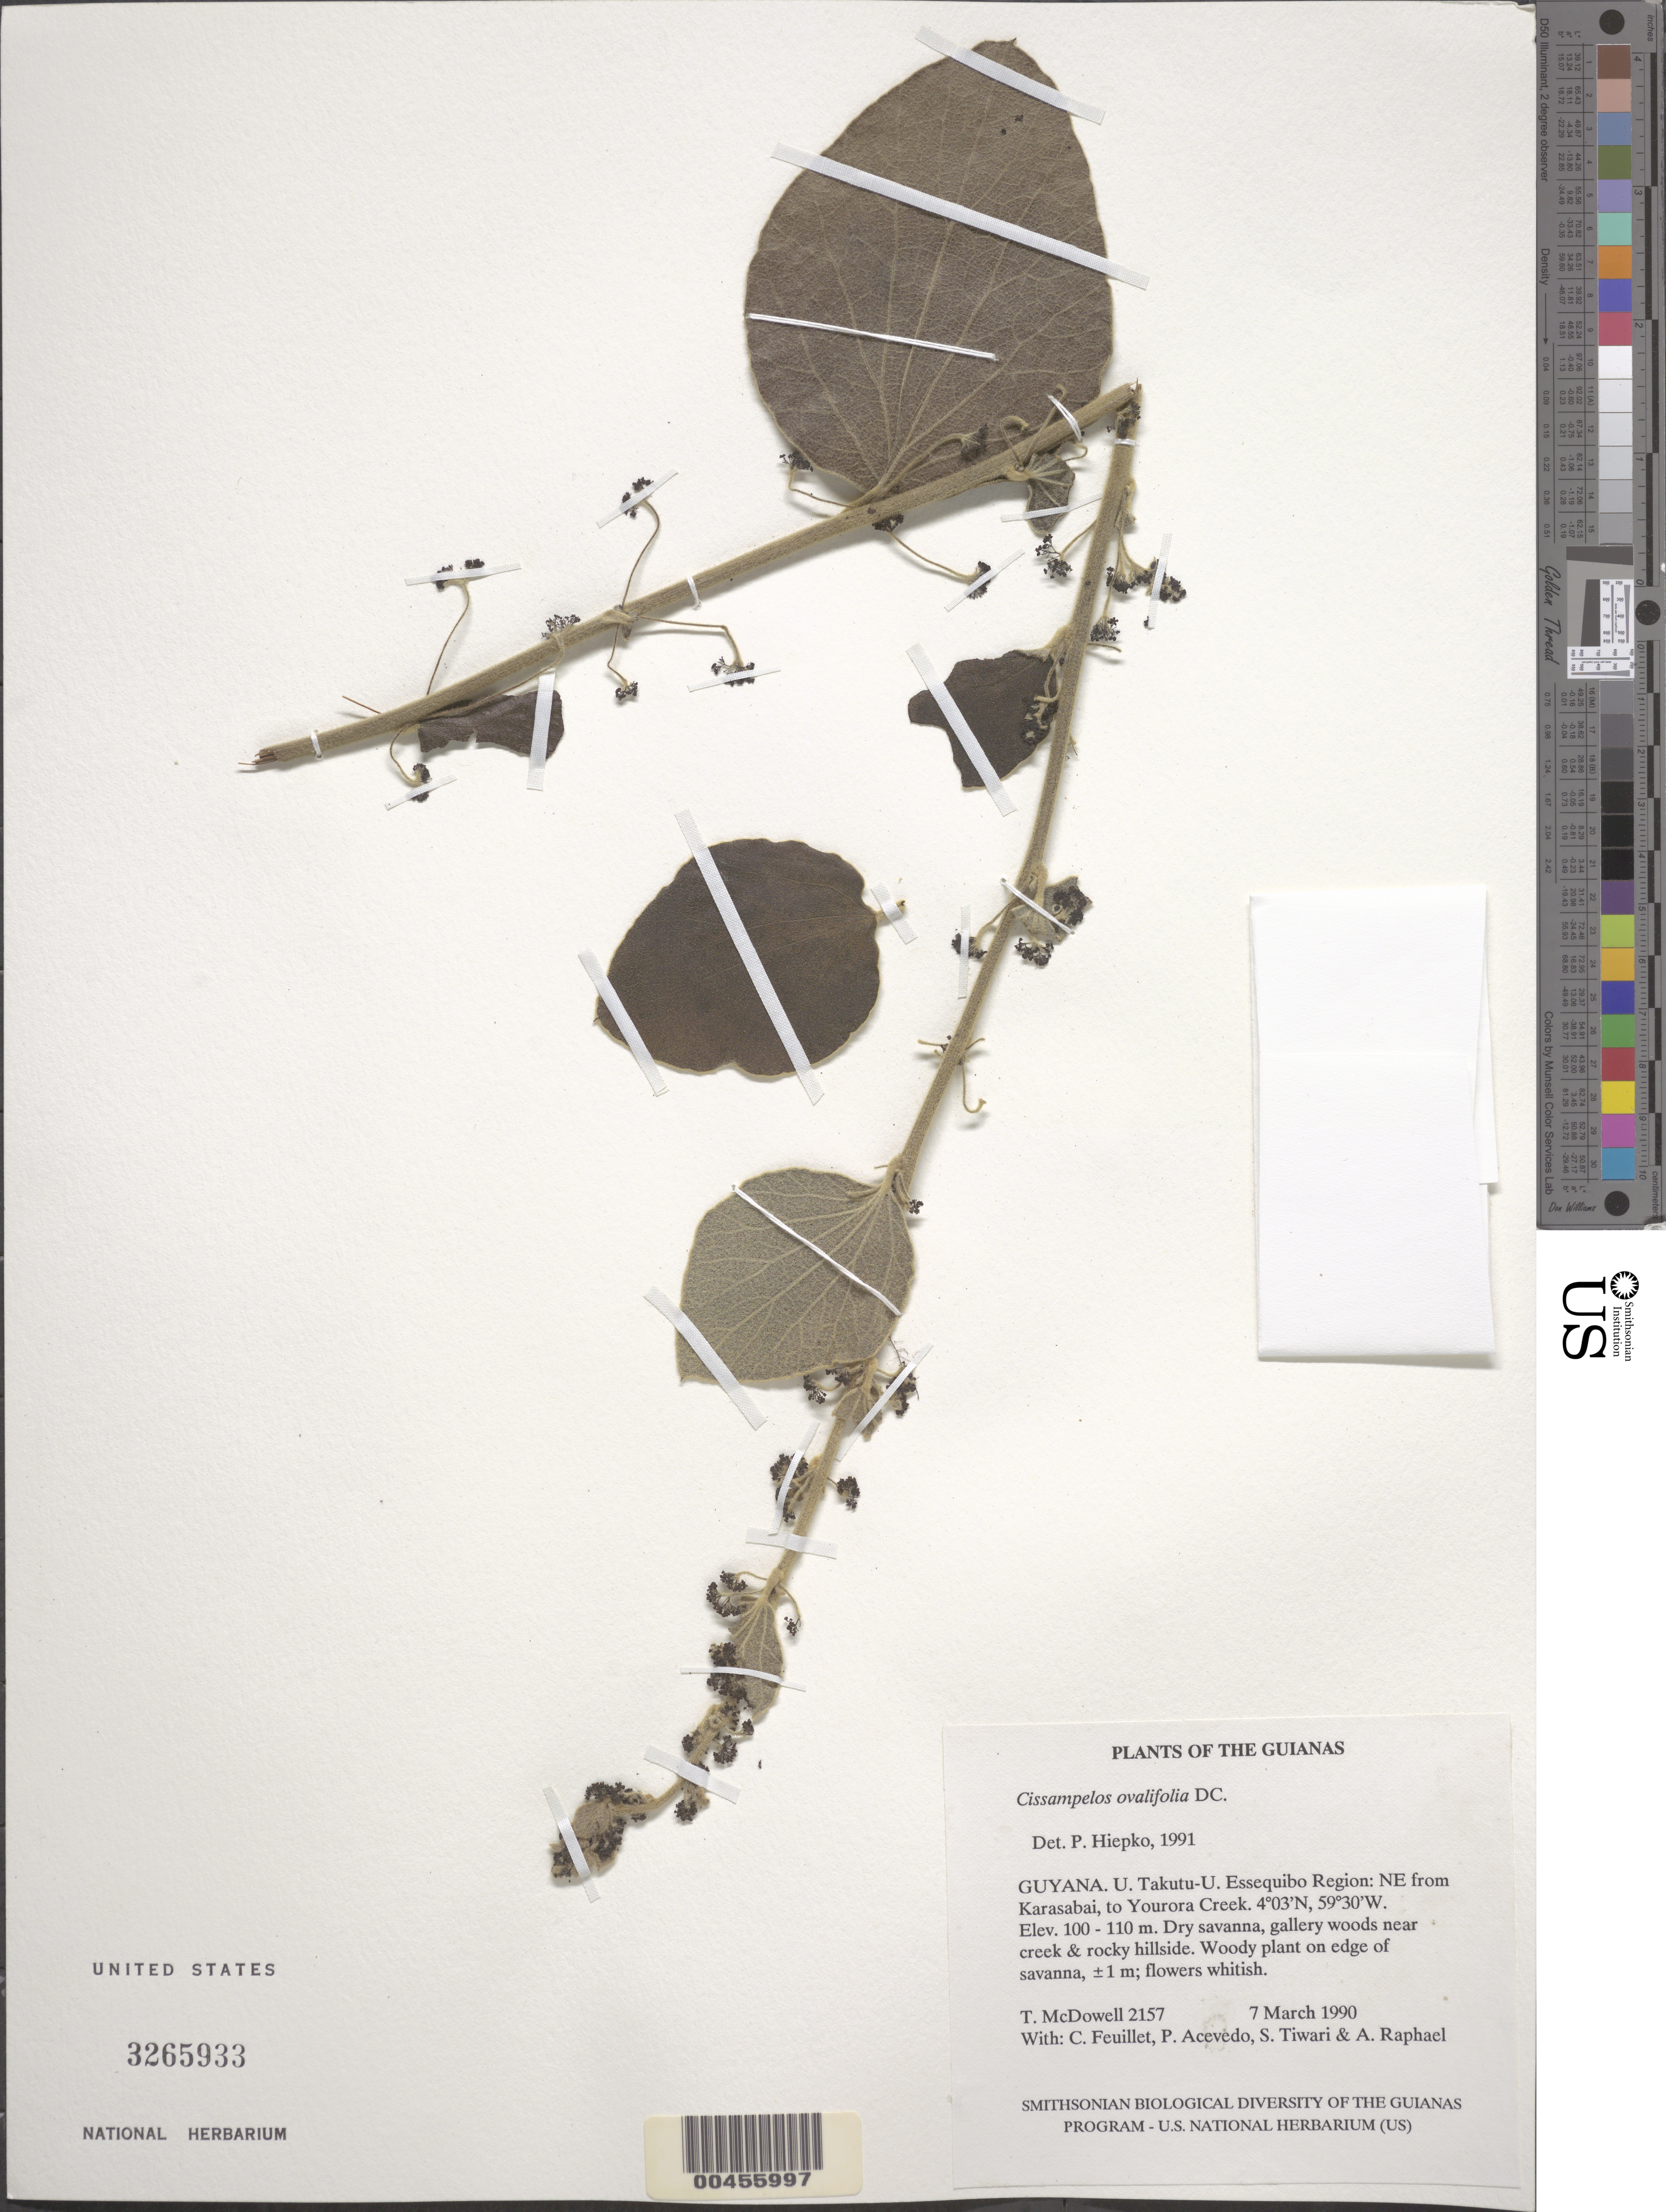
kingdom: Plantae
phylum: Tracheophyta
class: Magnoliopsida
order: Ranunculales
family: Menispermaceae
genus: Cissampelos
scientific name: Cissampelos ovalifolia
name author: DC.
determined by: Hiepko, P. H.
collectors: T. McDowell, C. Feuillet, P. Acevedo-Rodr., S. Tiwari & A. Raphael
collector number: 2157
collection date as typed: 7 March 1990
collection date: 1990-03-07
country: Guyana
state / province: U. Takutu-U. Essequibo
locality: NE from Karasabai, to Yourora Creek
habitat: Dry savanna, gallery woods near creek & rocky hillside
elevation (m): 100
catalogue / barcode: US 3265933